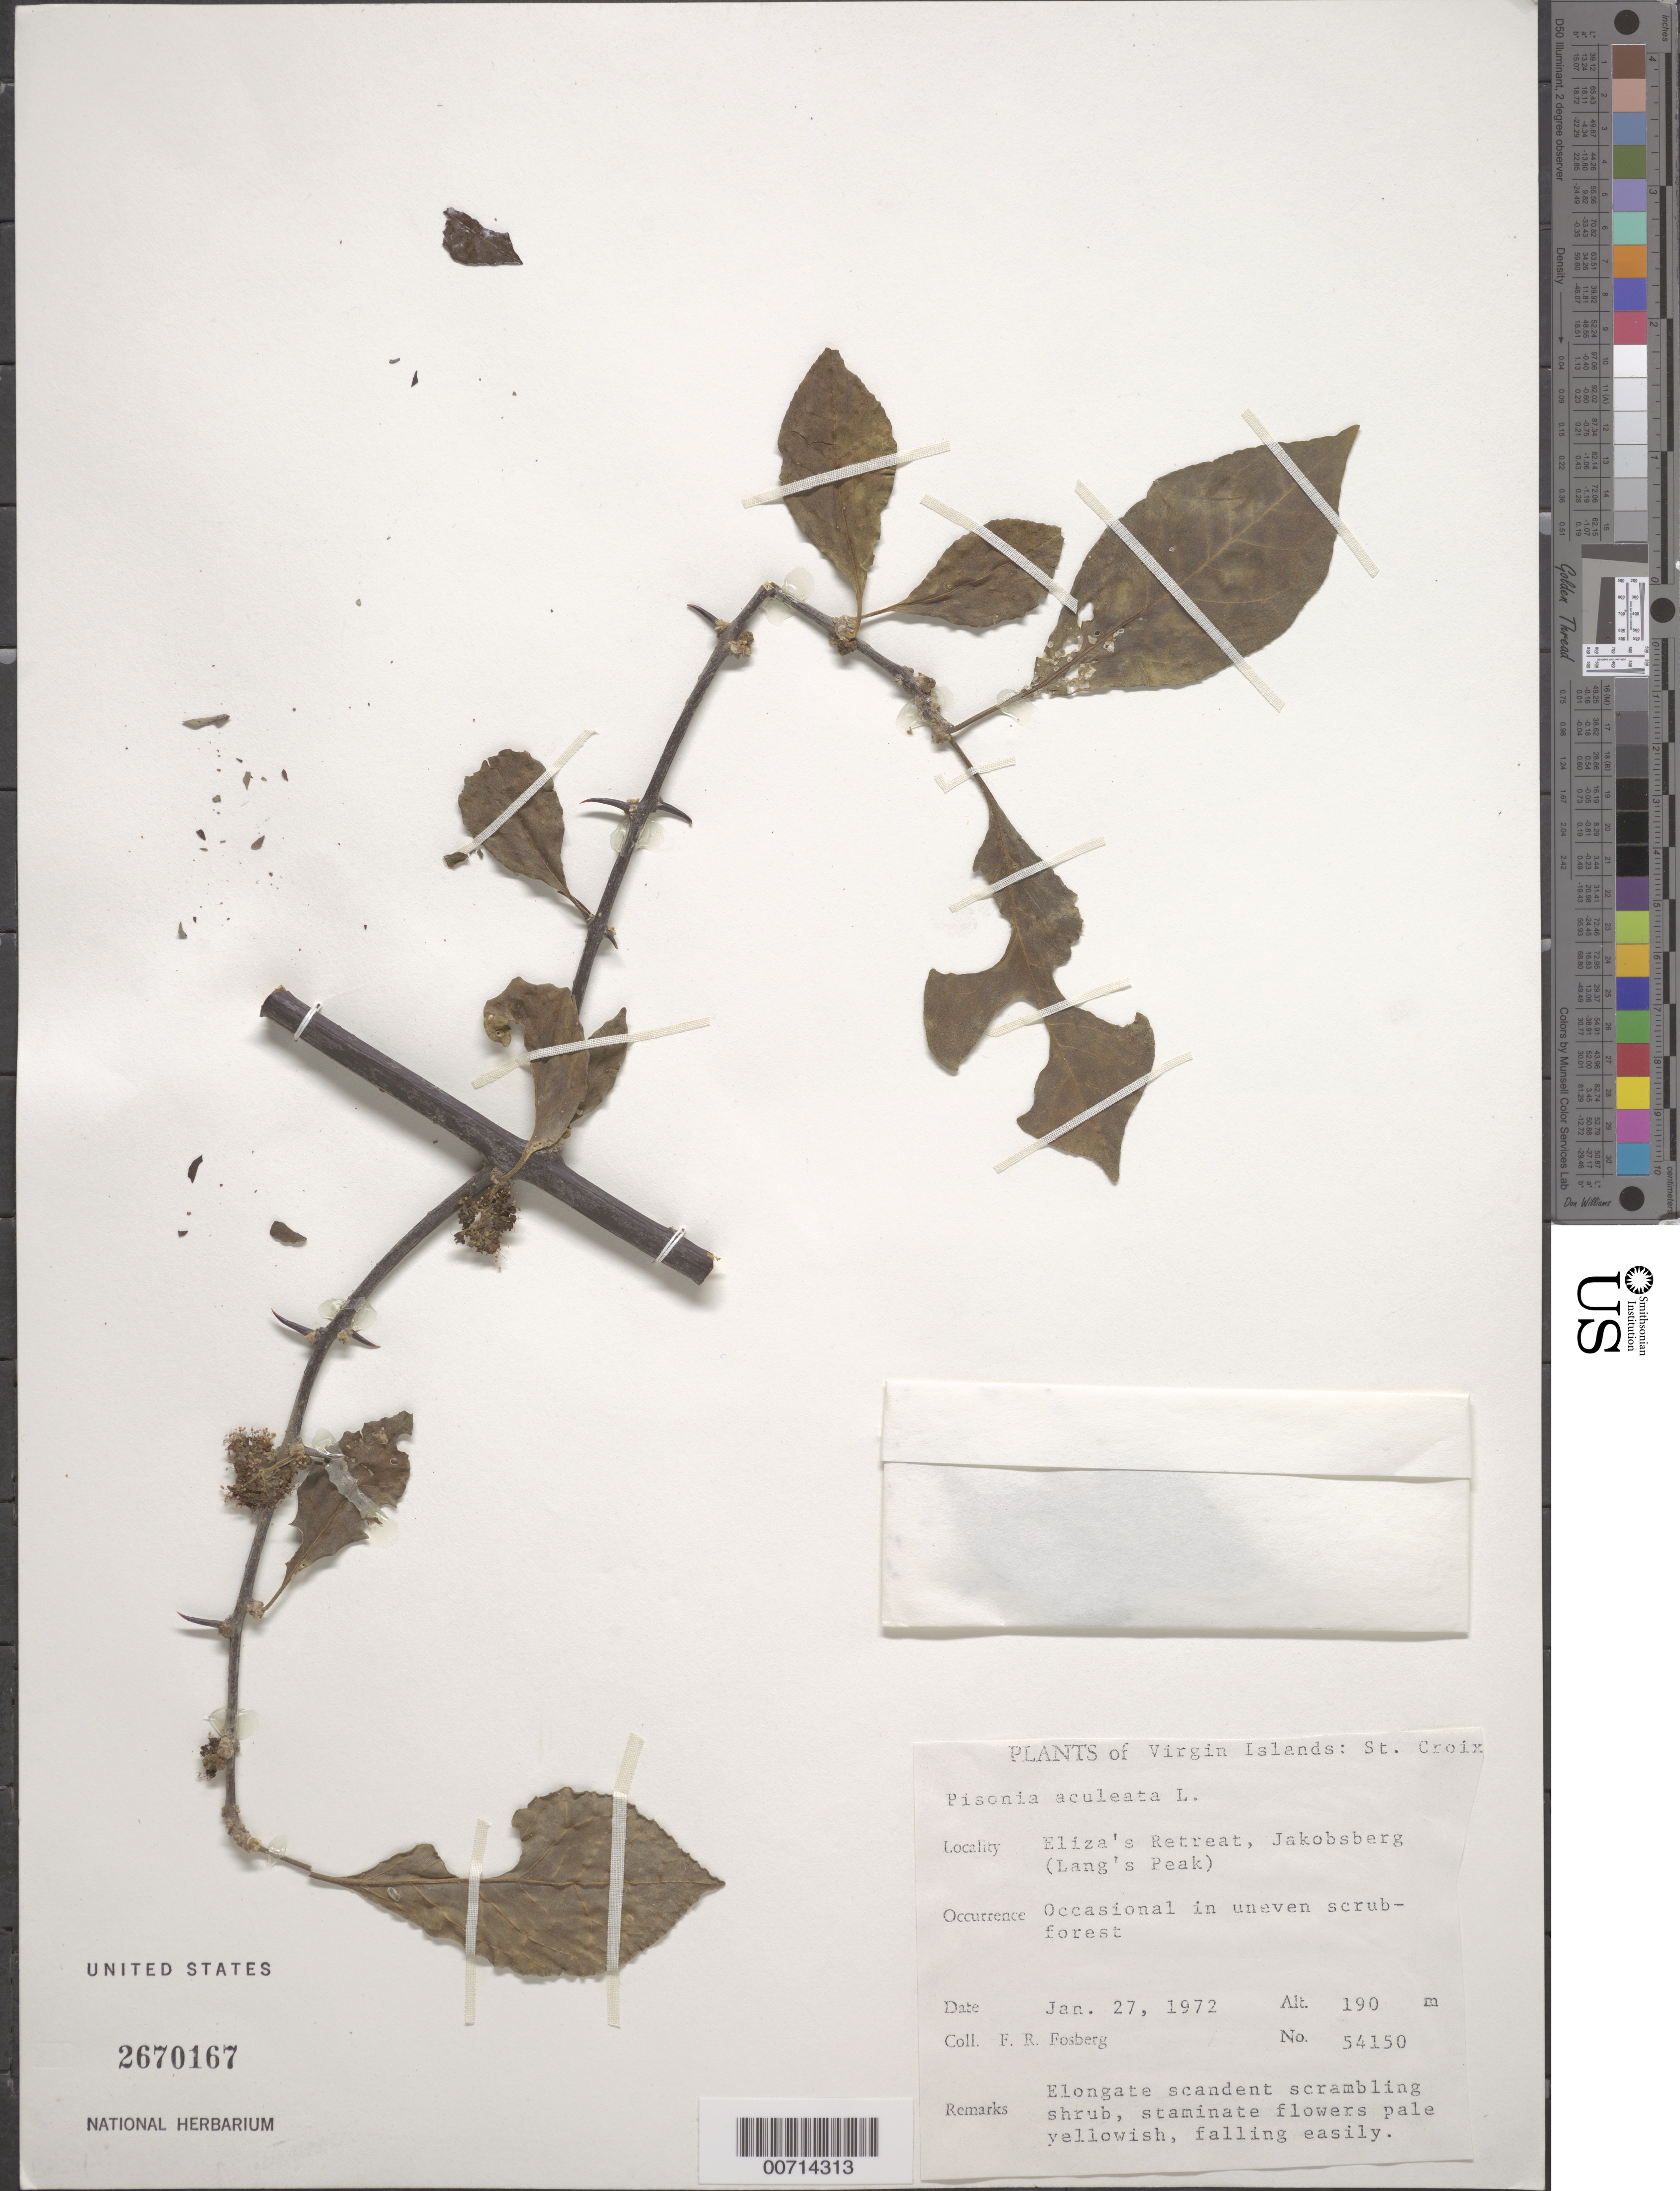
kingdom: Plantae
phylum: Tracheophyta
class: Magnoliopsida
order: Caryophyllales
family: Nyctaginaceae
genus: Pisonia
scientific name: Pisonia aculeata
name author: L.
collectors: F. R. Fosberg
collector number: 54150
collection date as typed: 27 Jan 1972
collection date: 1972-01-27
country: U.S. Virgin Islands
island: St. Croix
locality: Eliza's Retreat, Jakobsberg (Lang's Peak)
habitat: Uneven scrub forest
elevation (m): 190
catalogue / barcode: US 2670167